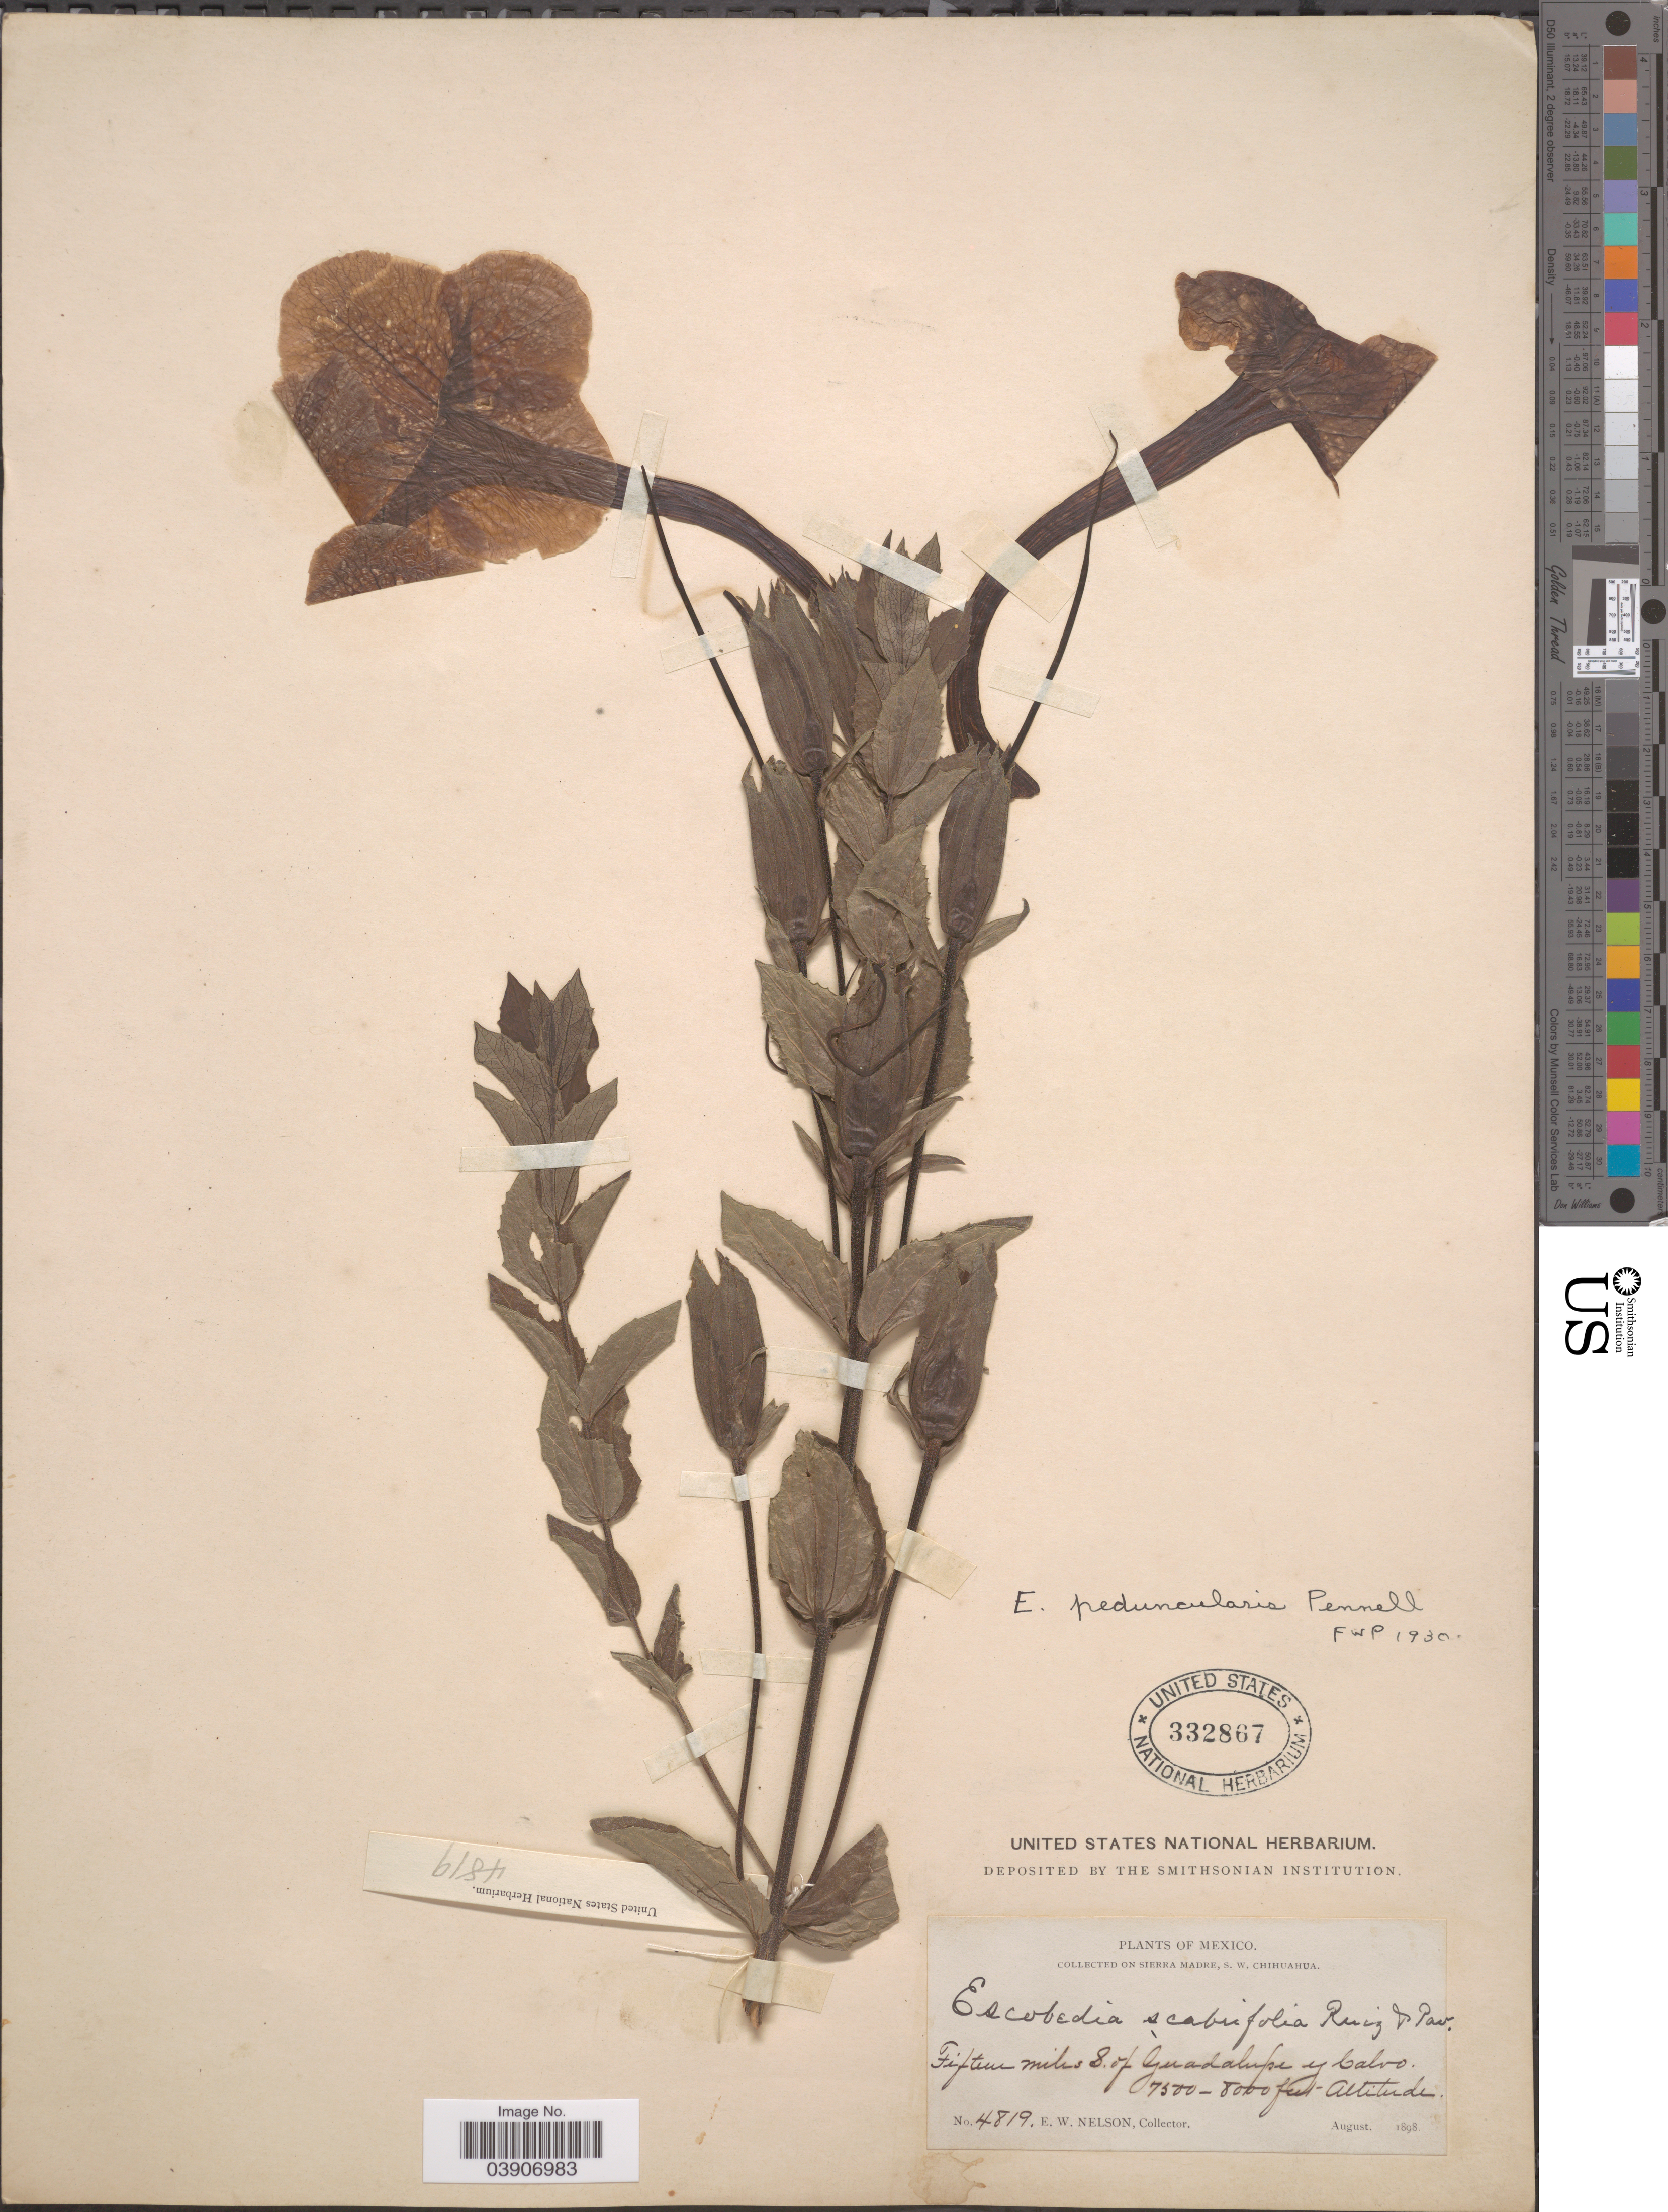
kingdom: Plantae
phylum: Tracheophyta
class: Magnoliopsida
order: Lamiales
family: Orobanchaceae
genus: Escobedia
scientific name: Escobedia peduncularis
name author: Pennell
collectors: E. W. Nelson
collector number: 4819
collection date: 1898-08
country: Mexico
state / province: Chihuahua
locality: On Sierra Madre, S. W. Chihuahua. Fifteen miles S. of Guadalupe y Calvo.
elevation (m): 2286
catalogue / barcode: US 332867